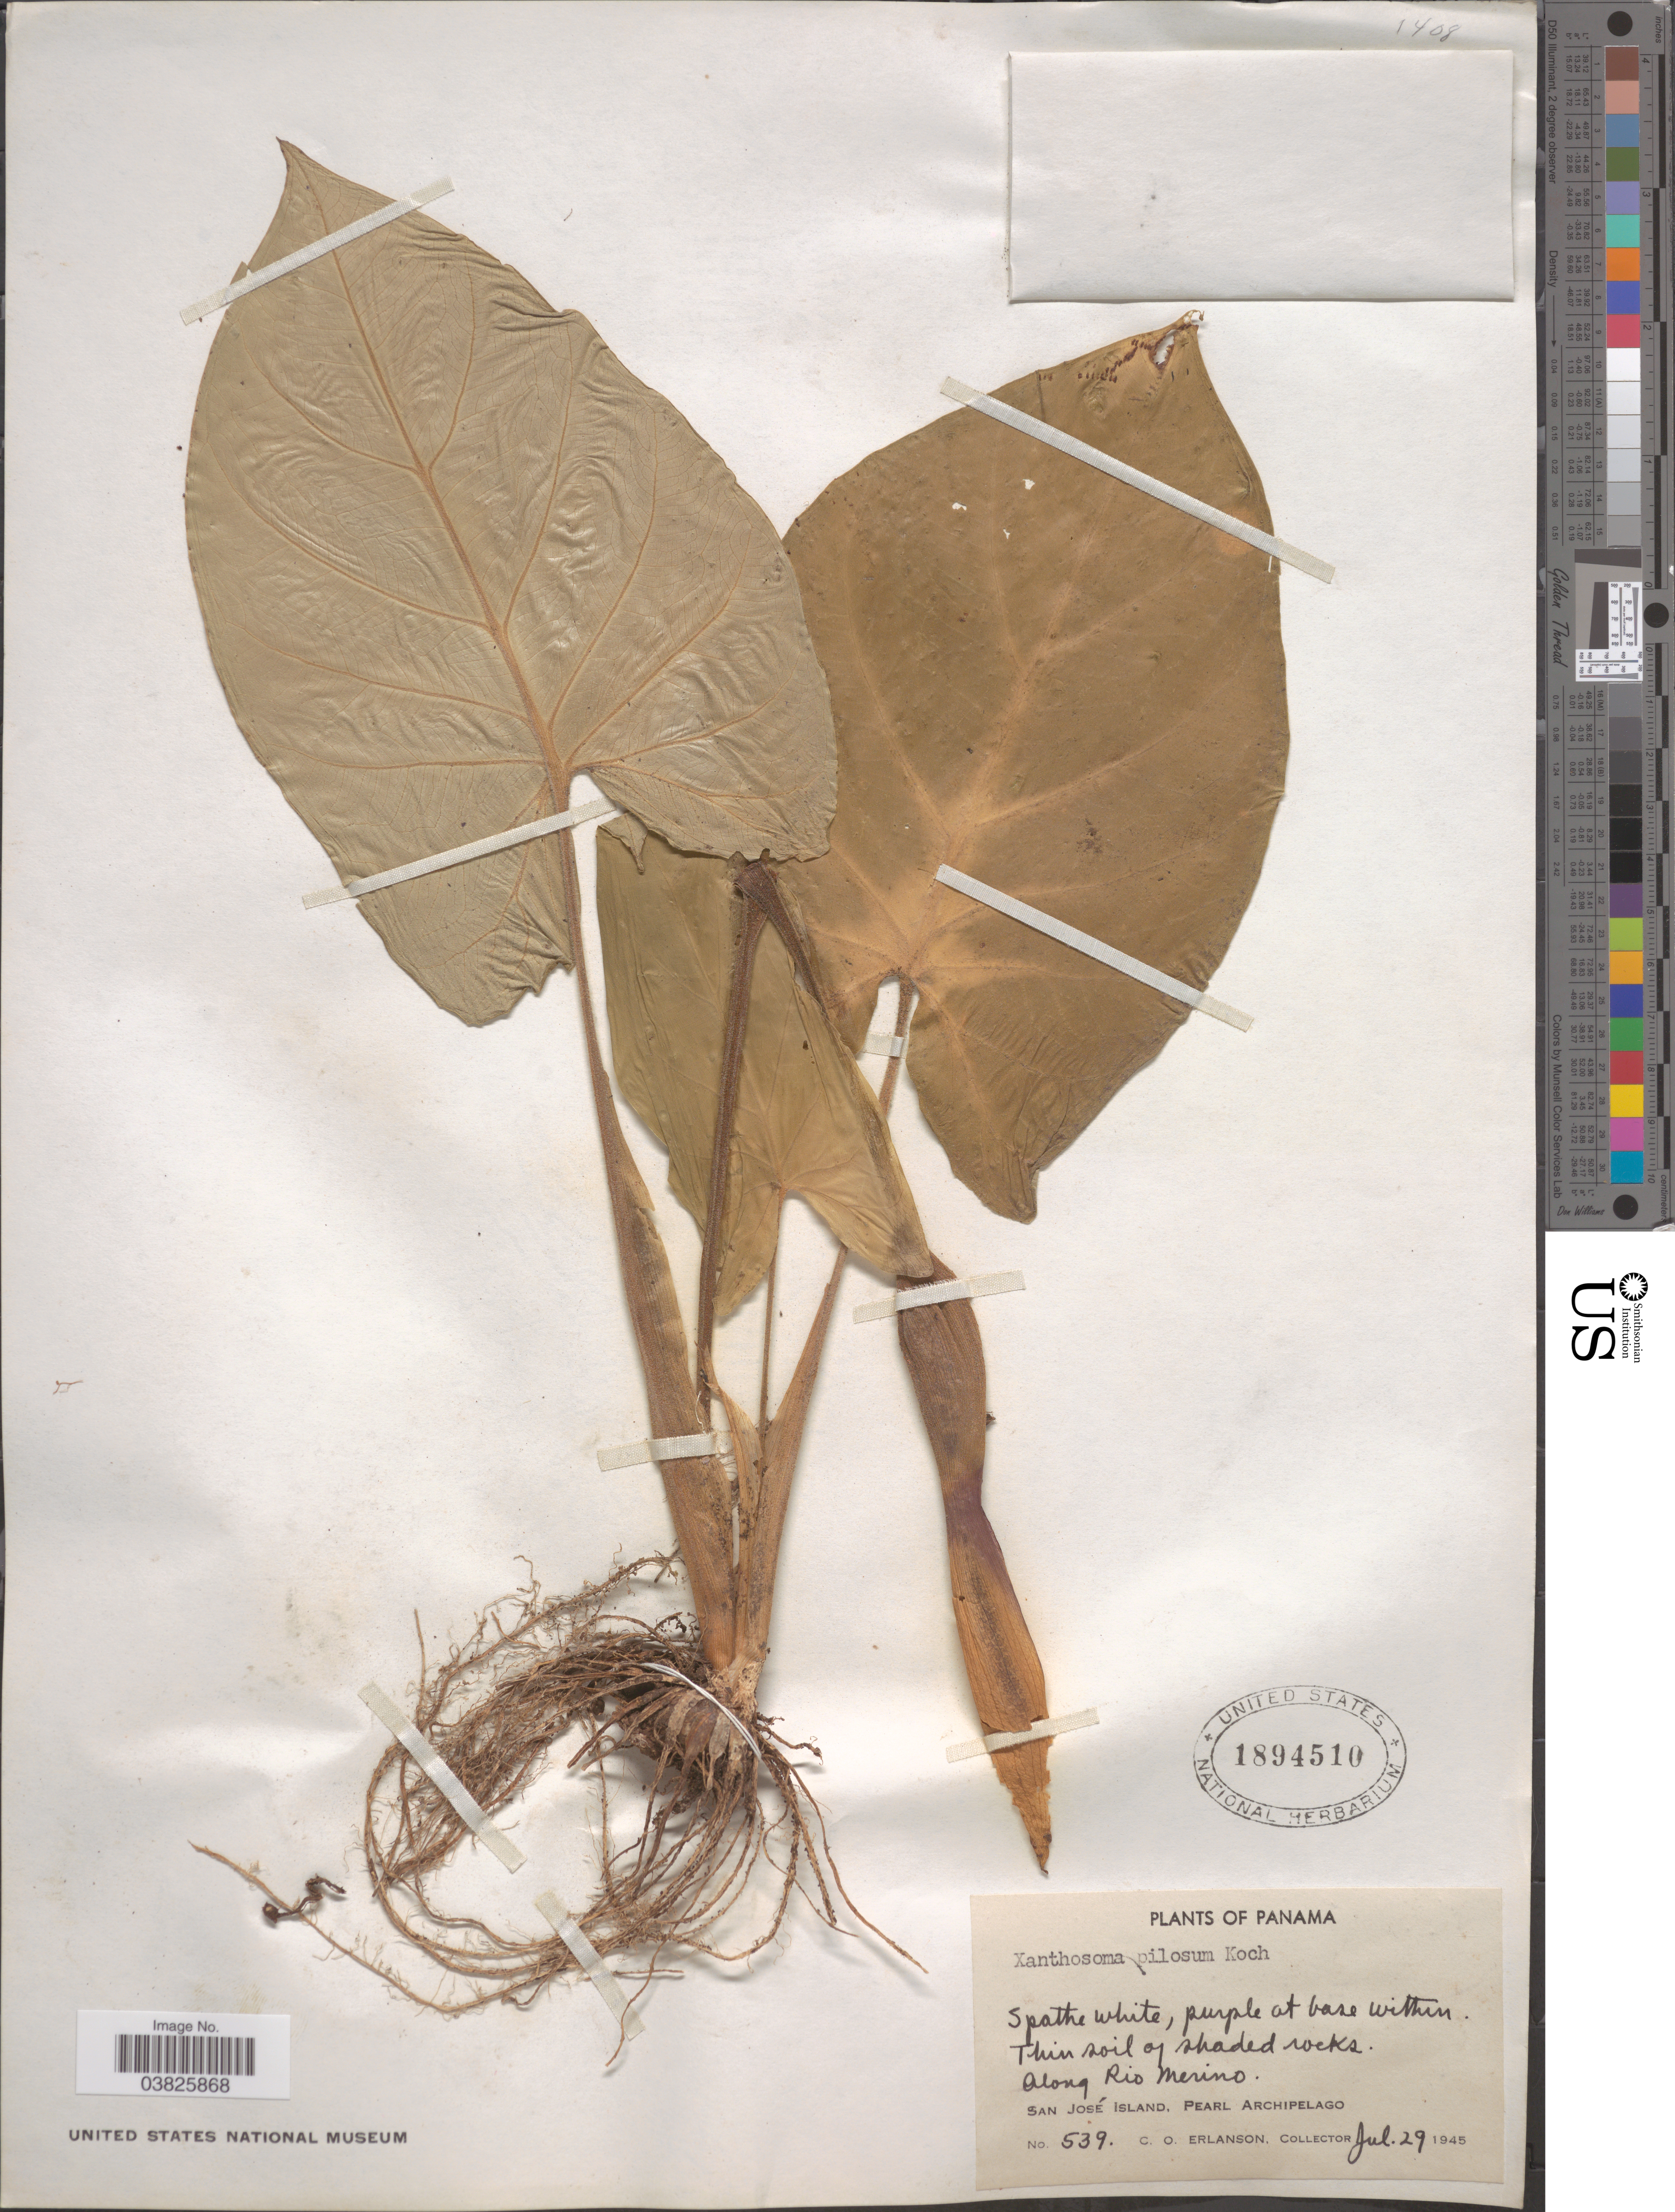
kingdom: Plantae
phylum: Tracheophyta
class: Liliopsida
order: Alismatales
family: Araceae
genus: Xanthosoma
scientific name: Xanthosoma pilosum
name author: K. Koch & Augustin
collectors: C. O. Erlanson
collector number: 539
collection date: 1945-07-29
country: Panama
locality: Along Rio Merino. San José Island, Pearl Archipelago.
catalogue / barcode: US 1894510